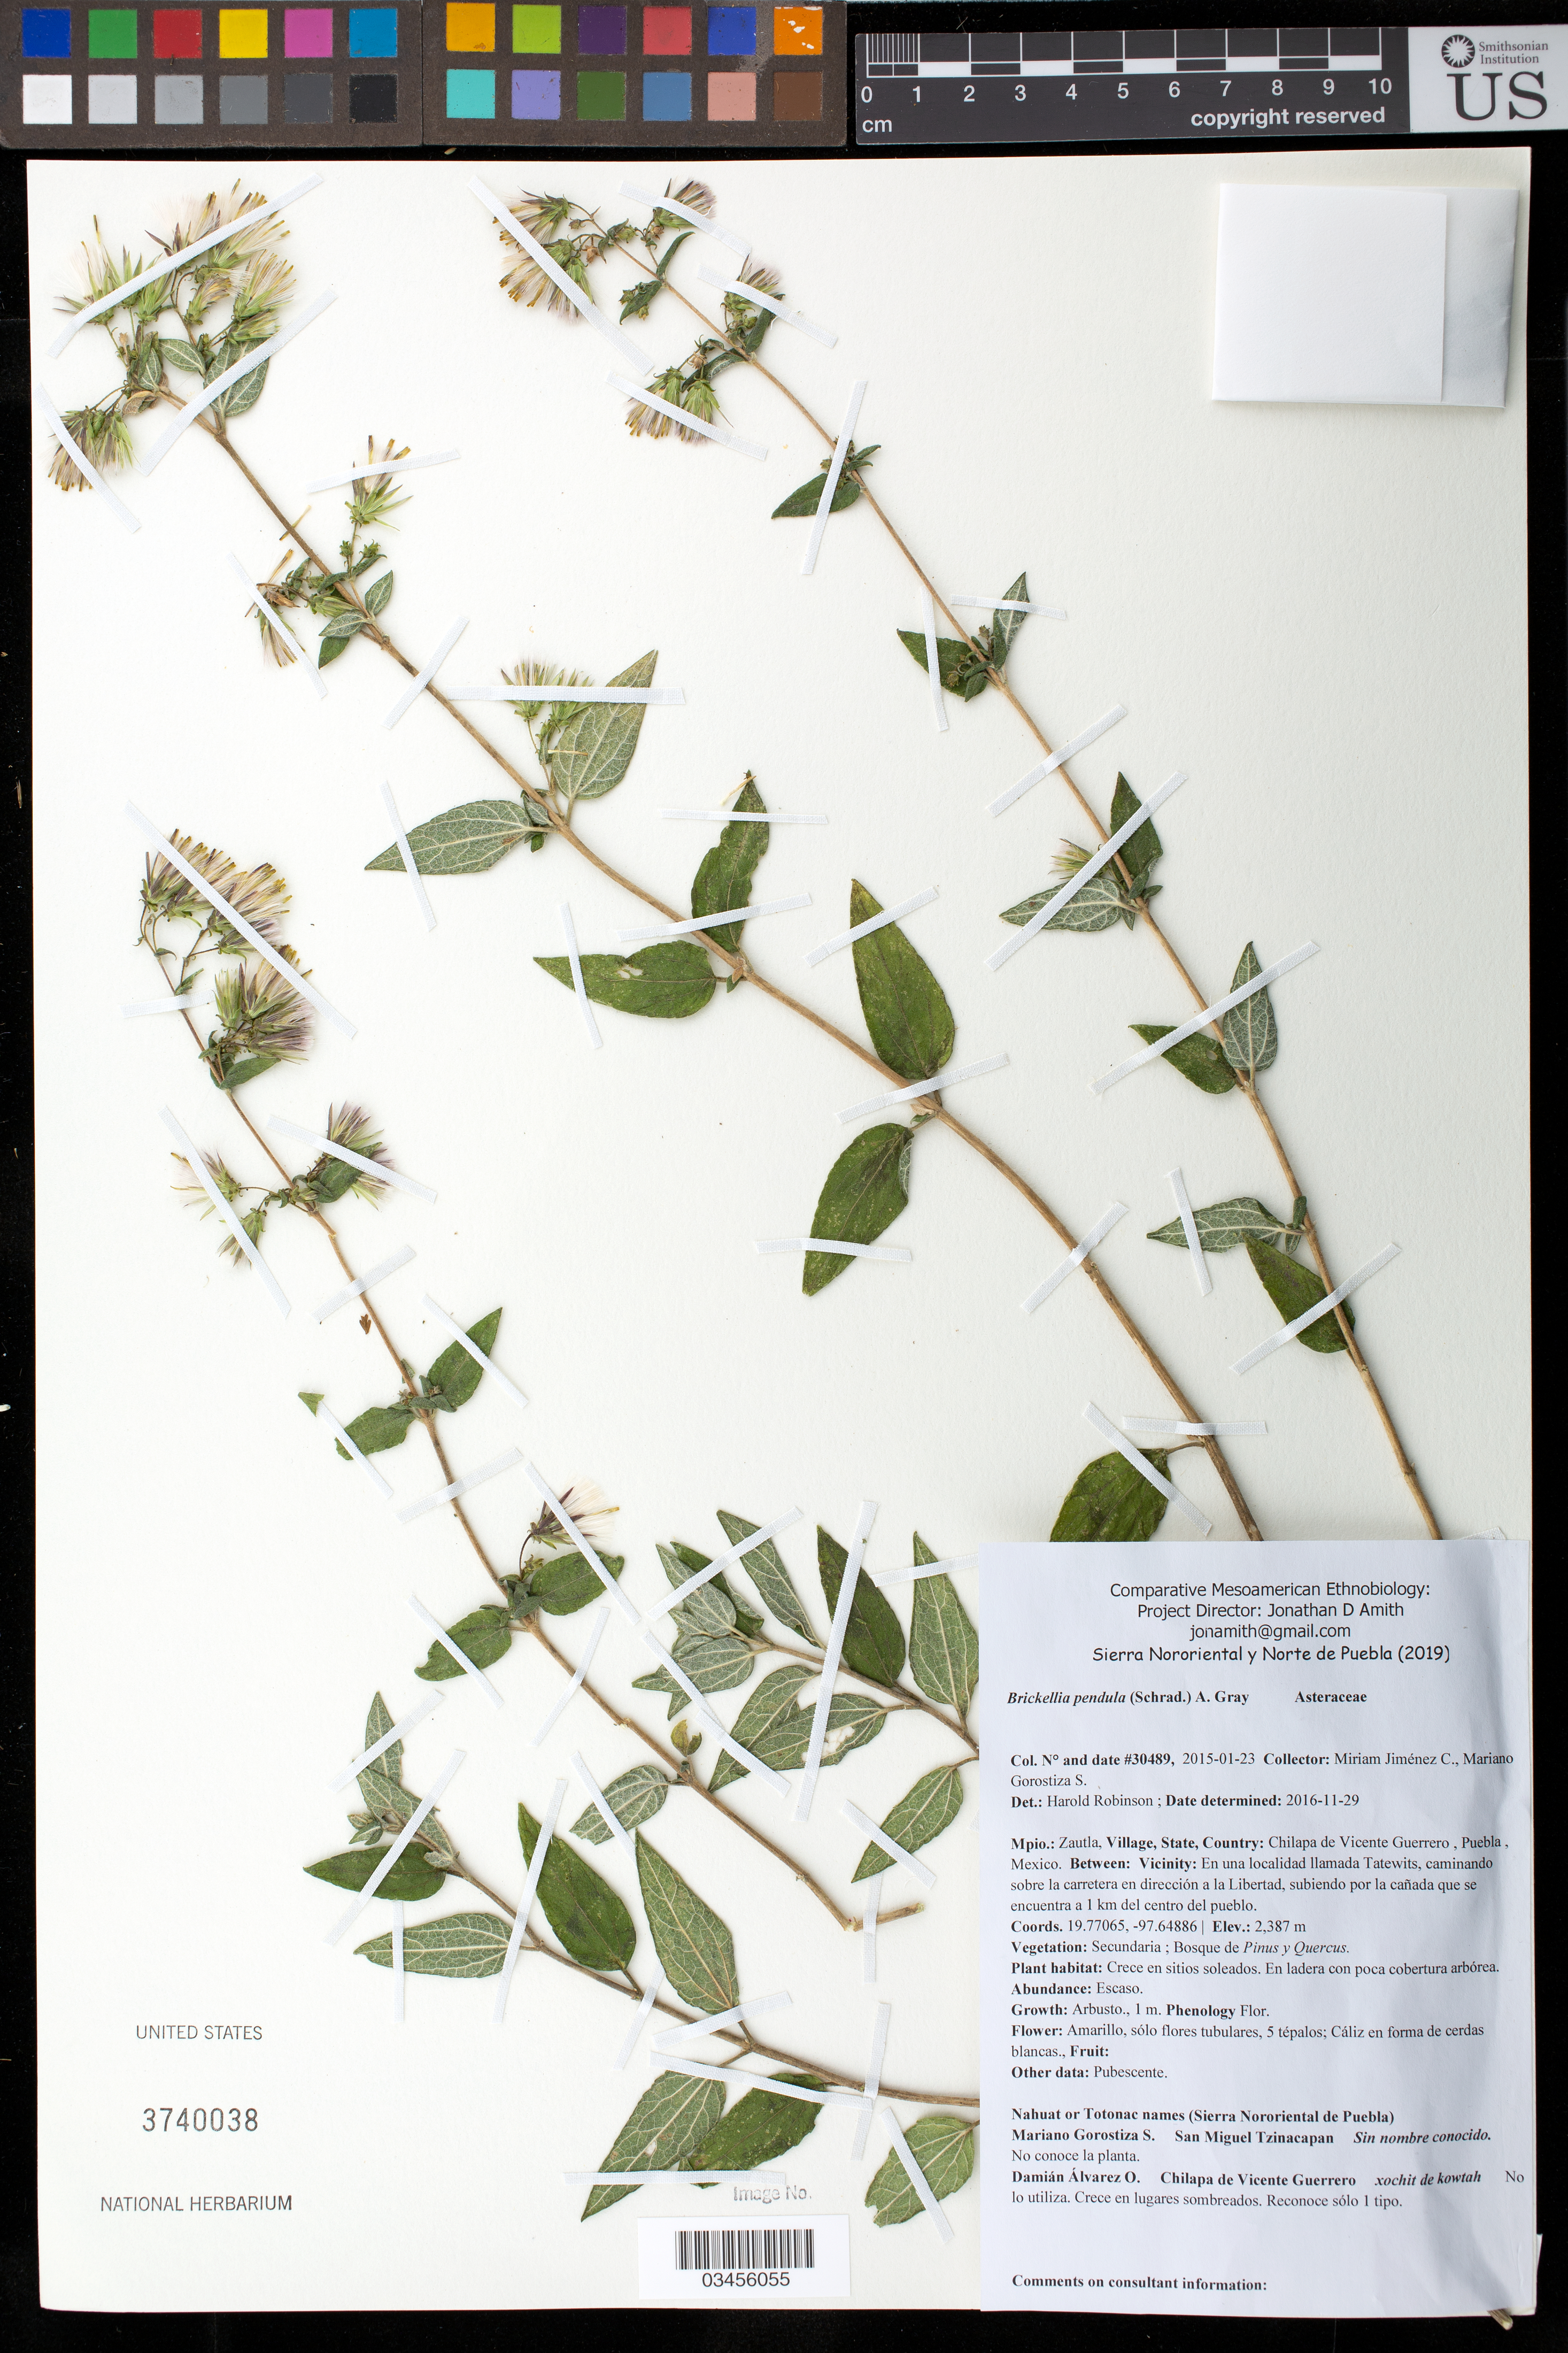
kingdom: Plantae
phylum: Tracheophyta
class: Magnoliopsida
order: Asterales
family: Asteraceae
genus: Brickellia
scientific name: Brickellia pendula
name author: (Schrad.) A. Gray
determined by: Robinson, Harold E., (US)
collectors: M. Jiménez Chimil & M. Gorostiza S.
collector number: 30489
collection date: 2015-01-23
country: México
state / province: Puebla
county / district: Zautla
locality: PUEBLO: Chilapa de Vicente Guerrero; LOCALIDAD EXACTA: En una localidad llamada Tatewits, caminando sobre la carretera en dirección a la Libertad, subiendo por la cañada que se encuentra a 1 km del centro del pueblo.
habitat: Bosque de Pinus y Quercus | En sitios soleados. En ladera con poca cobertura arbórea .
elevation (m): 2387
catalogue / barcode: US 3740038